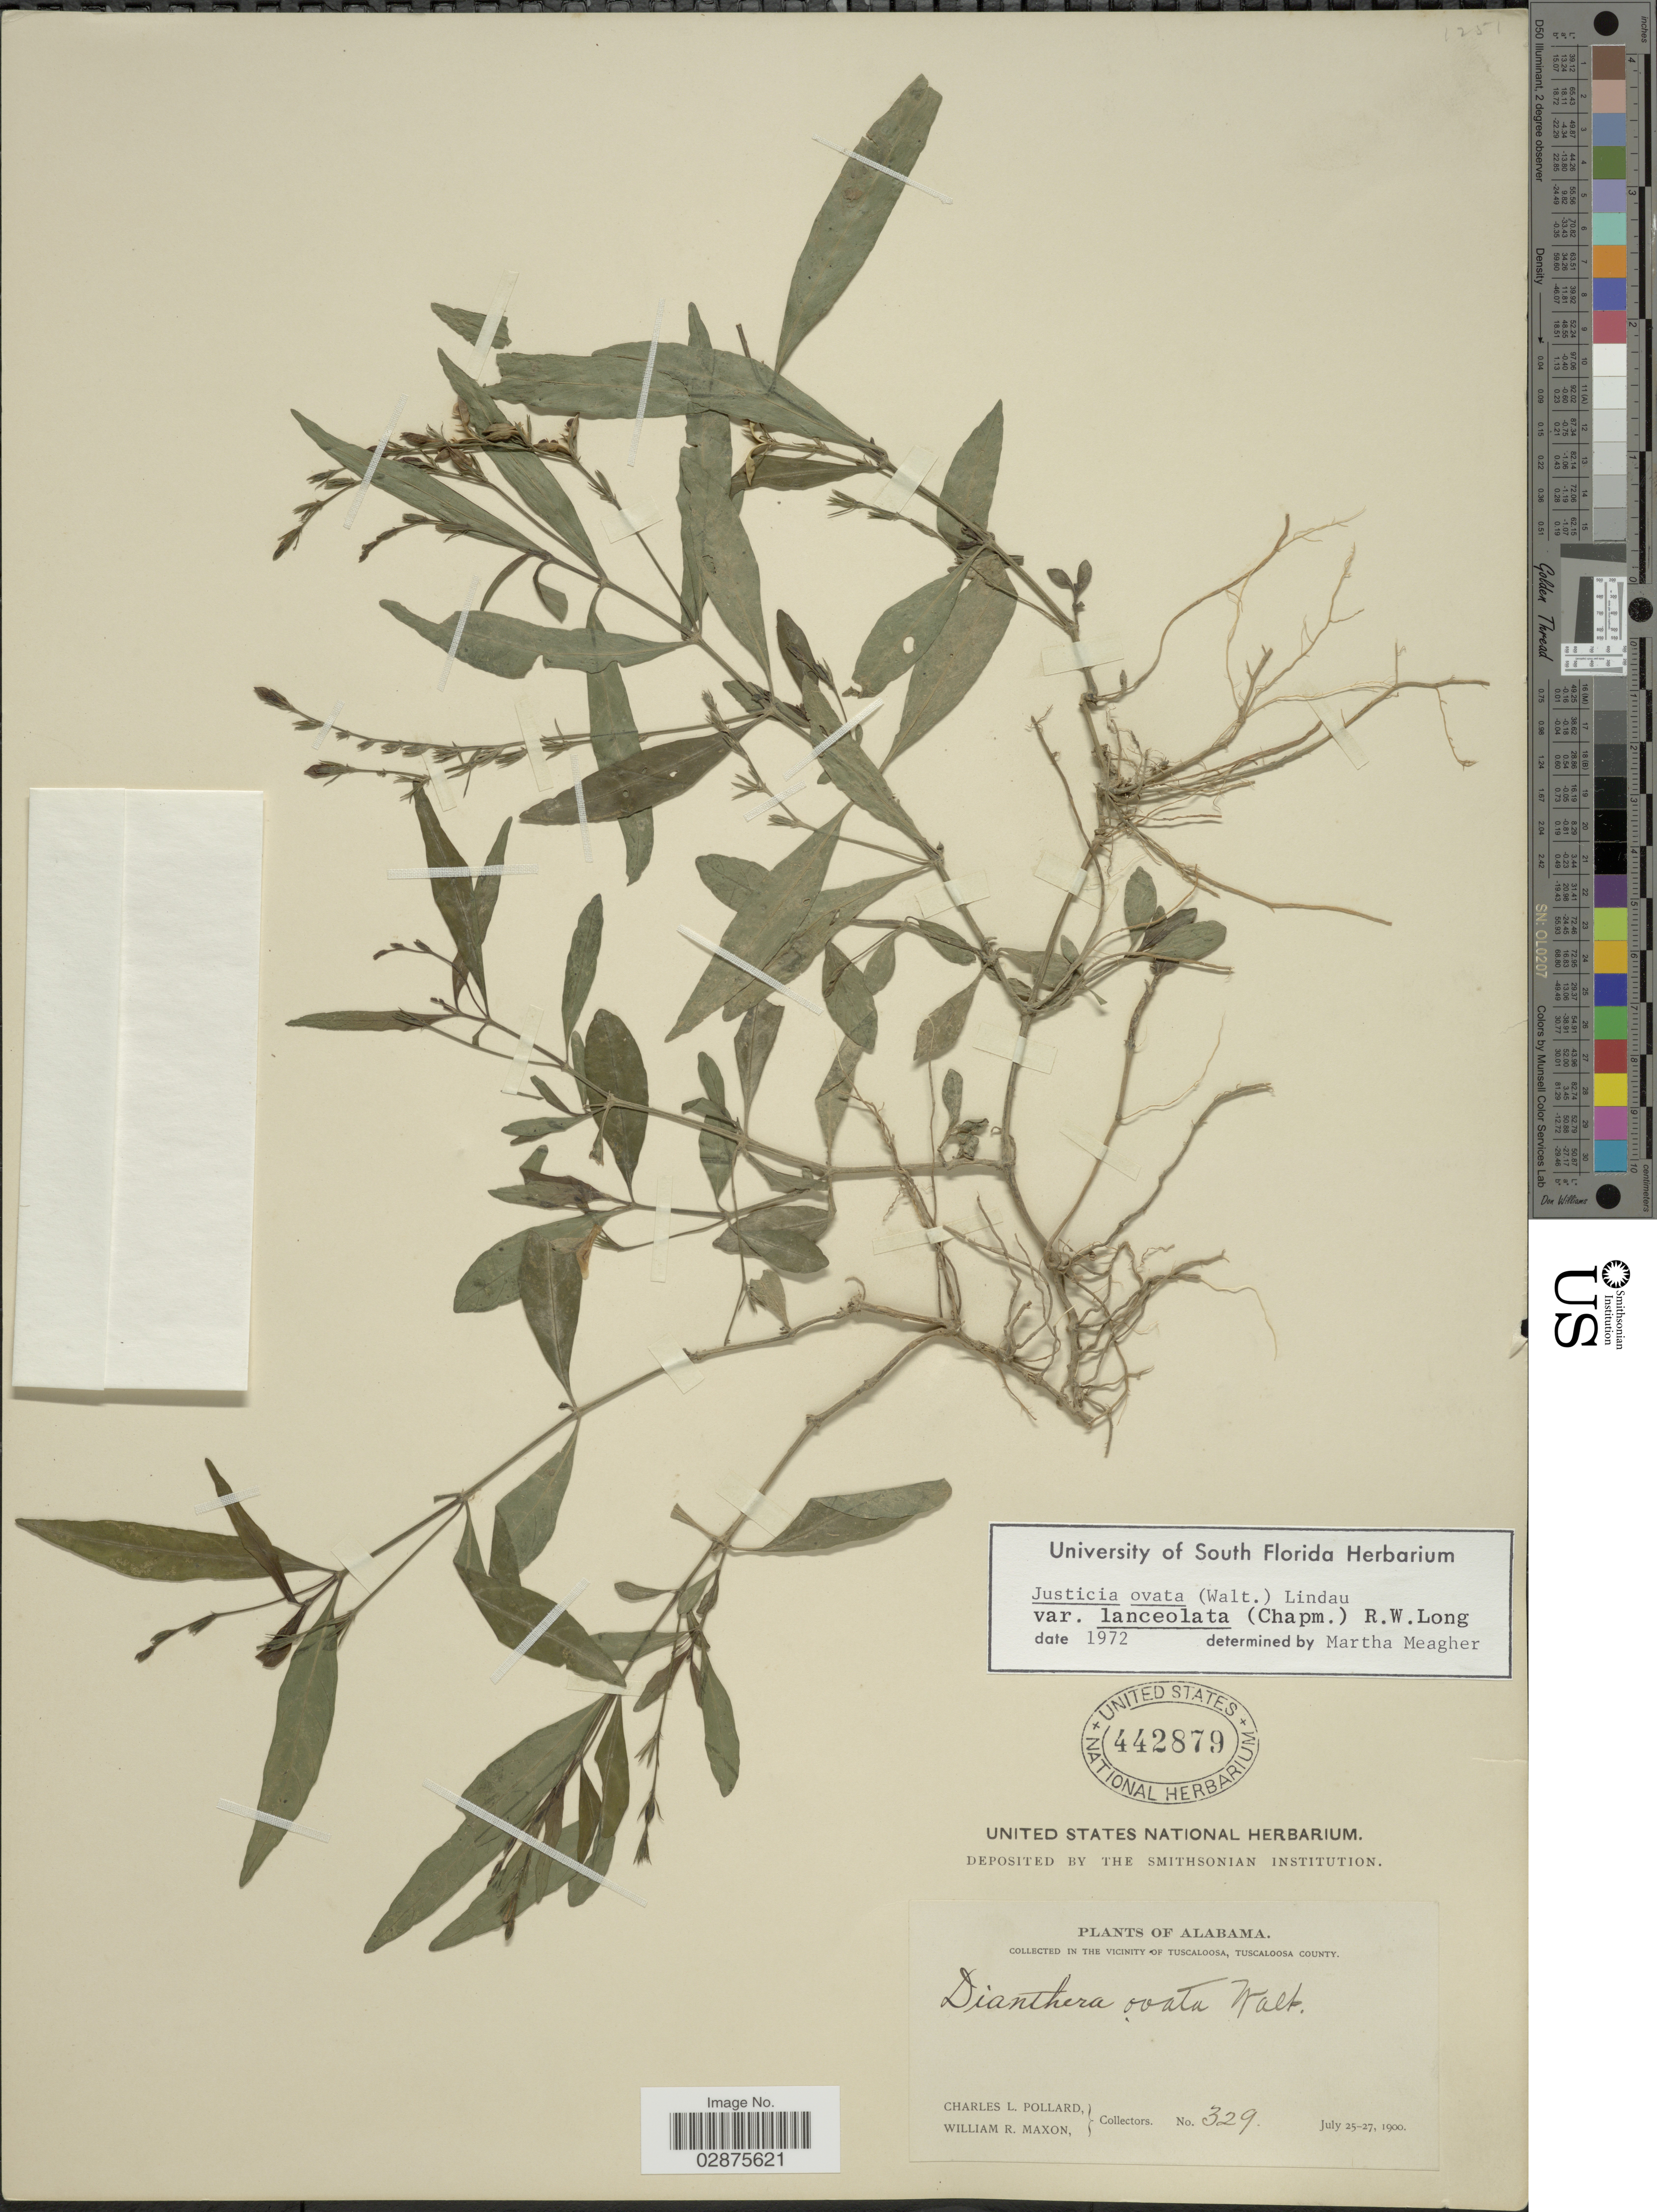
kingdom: Plantae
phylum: Tracheophyta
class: Magnoliopsida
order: Lamiales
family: Acanthaceae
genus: Justicia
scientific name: Justicia lanceolata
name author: (Chapm.) Small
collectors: C. L. Pollard & W. R. Maxon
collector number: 329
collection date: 1900-07-25/1900-07-27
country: United States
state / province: Alabama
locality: In the vicinity of Tuscaloosa, Tuscaloosa County.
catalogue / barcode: US 442879